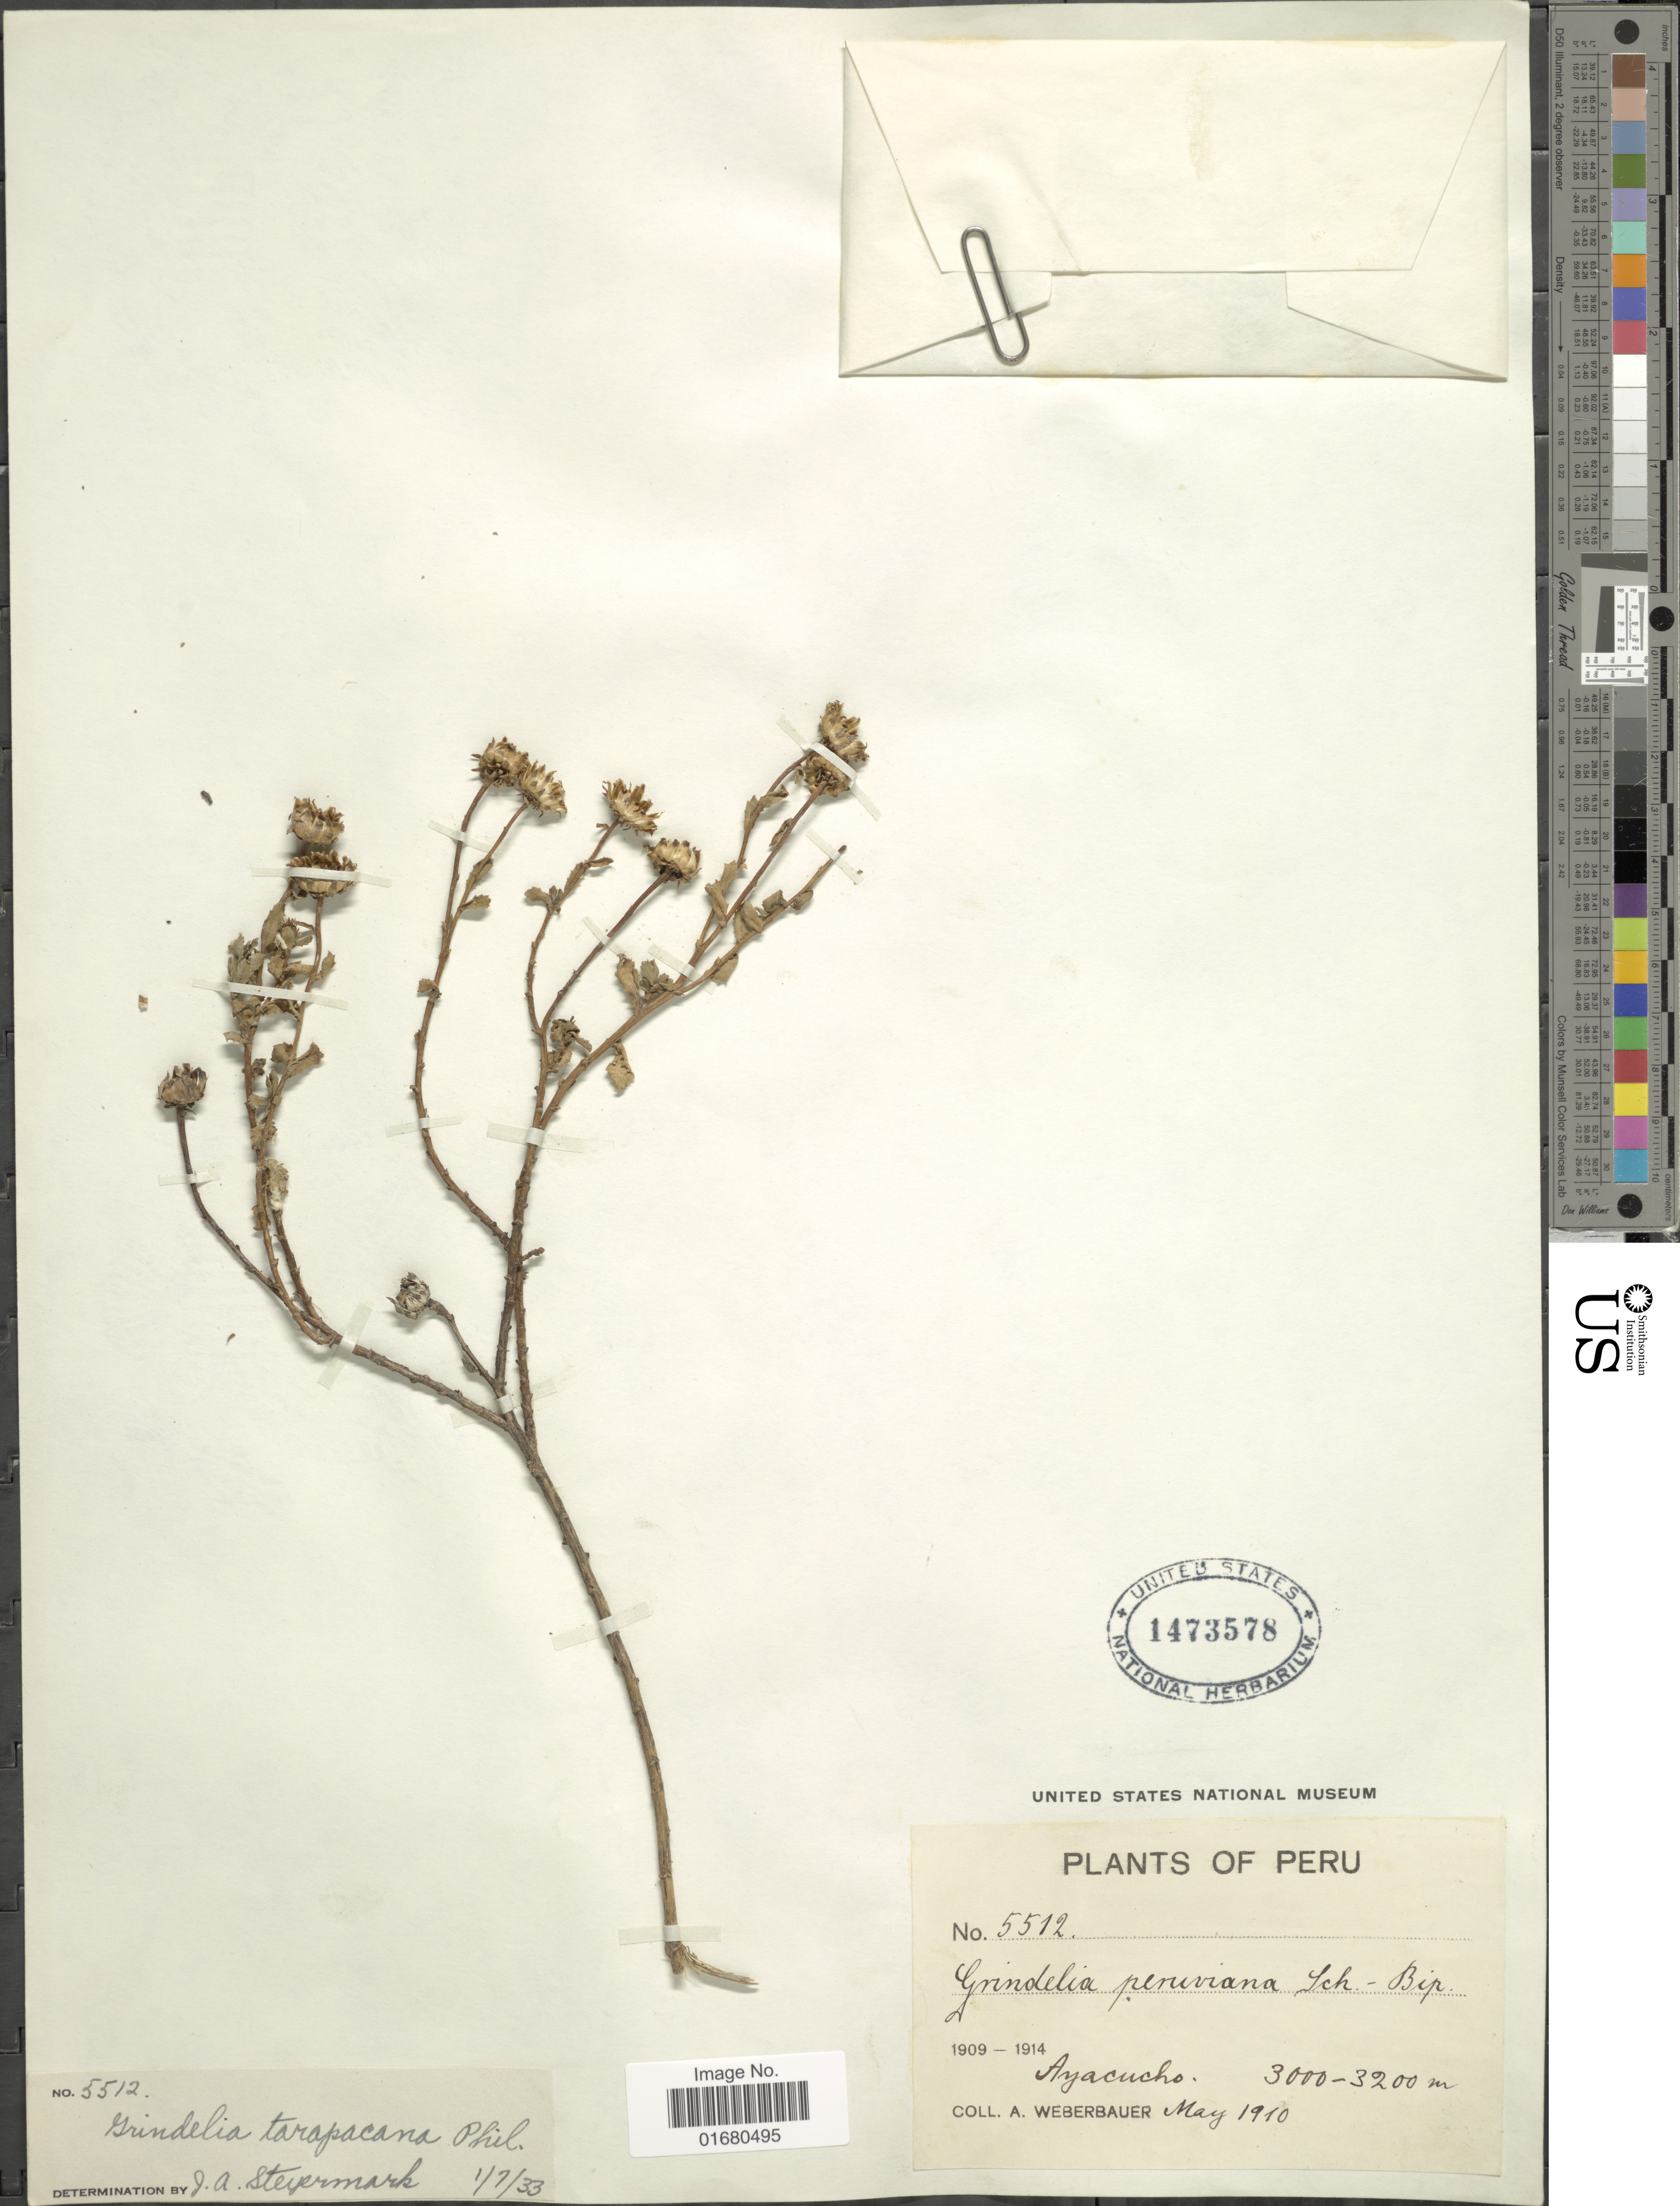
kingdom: Plantae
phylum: Tracheophyta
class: Magnoliopsida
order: Asterales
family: Asteraceae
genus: Grindelia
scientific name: Grindelia brachystephana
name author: Griseb.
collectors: A. Weberbauer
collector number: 5512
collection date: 1910-05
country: Peru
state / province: Ayacucho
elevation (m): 3000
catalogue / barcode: US 1473578